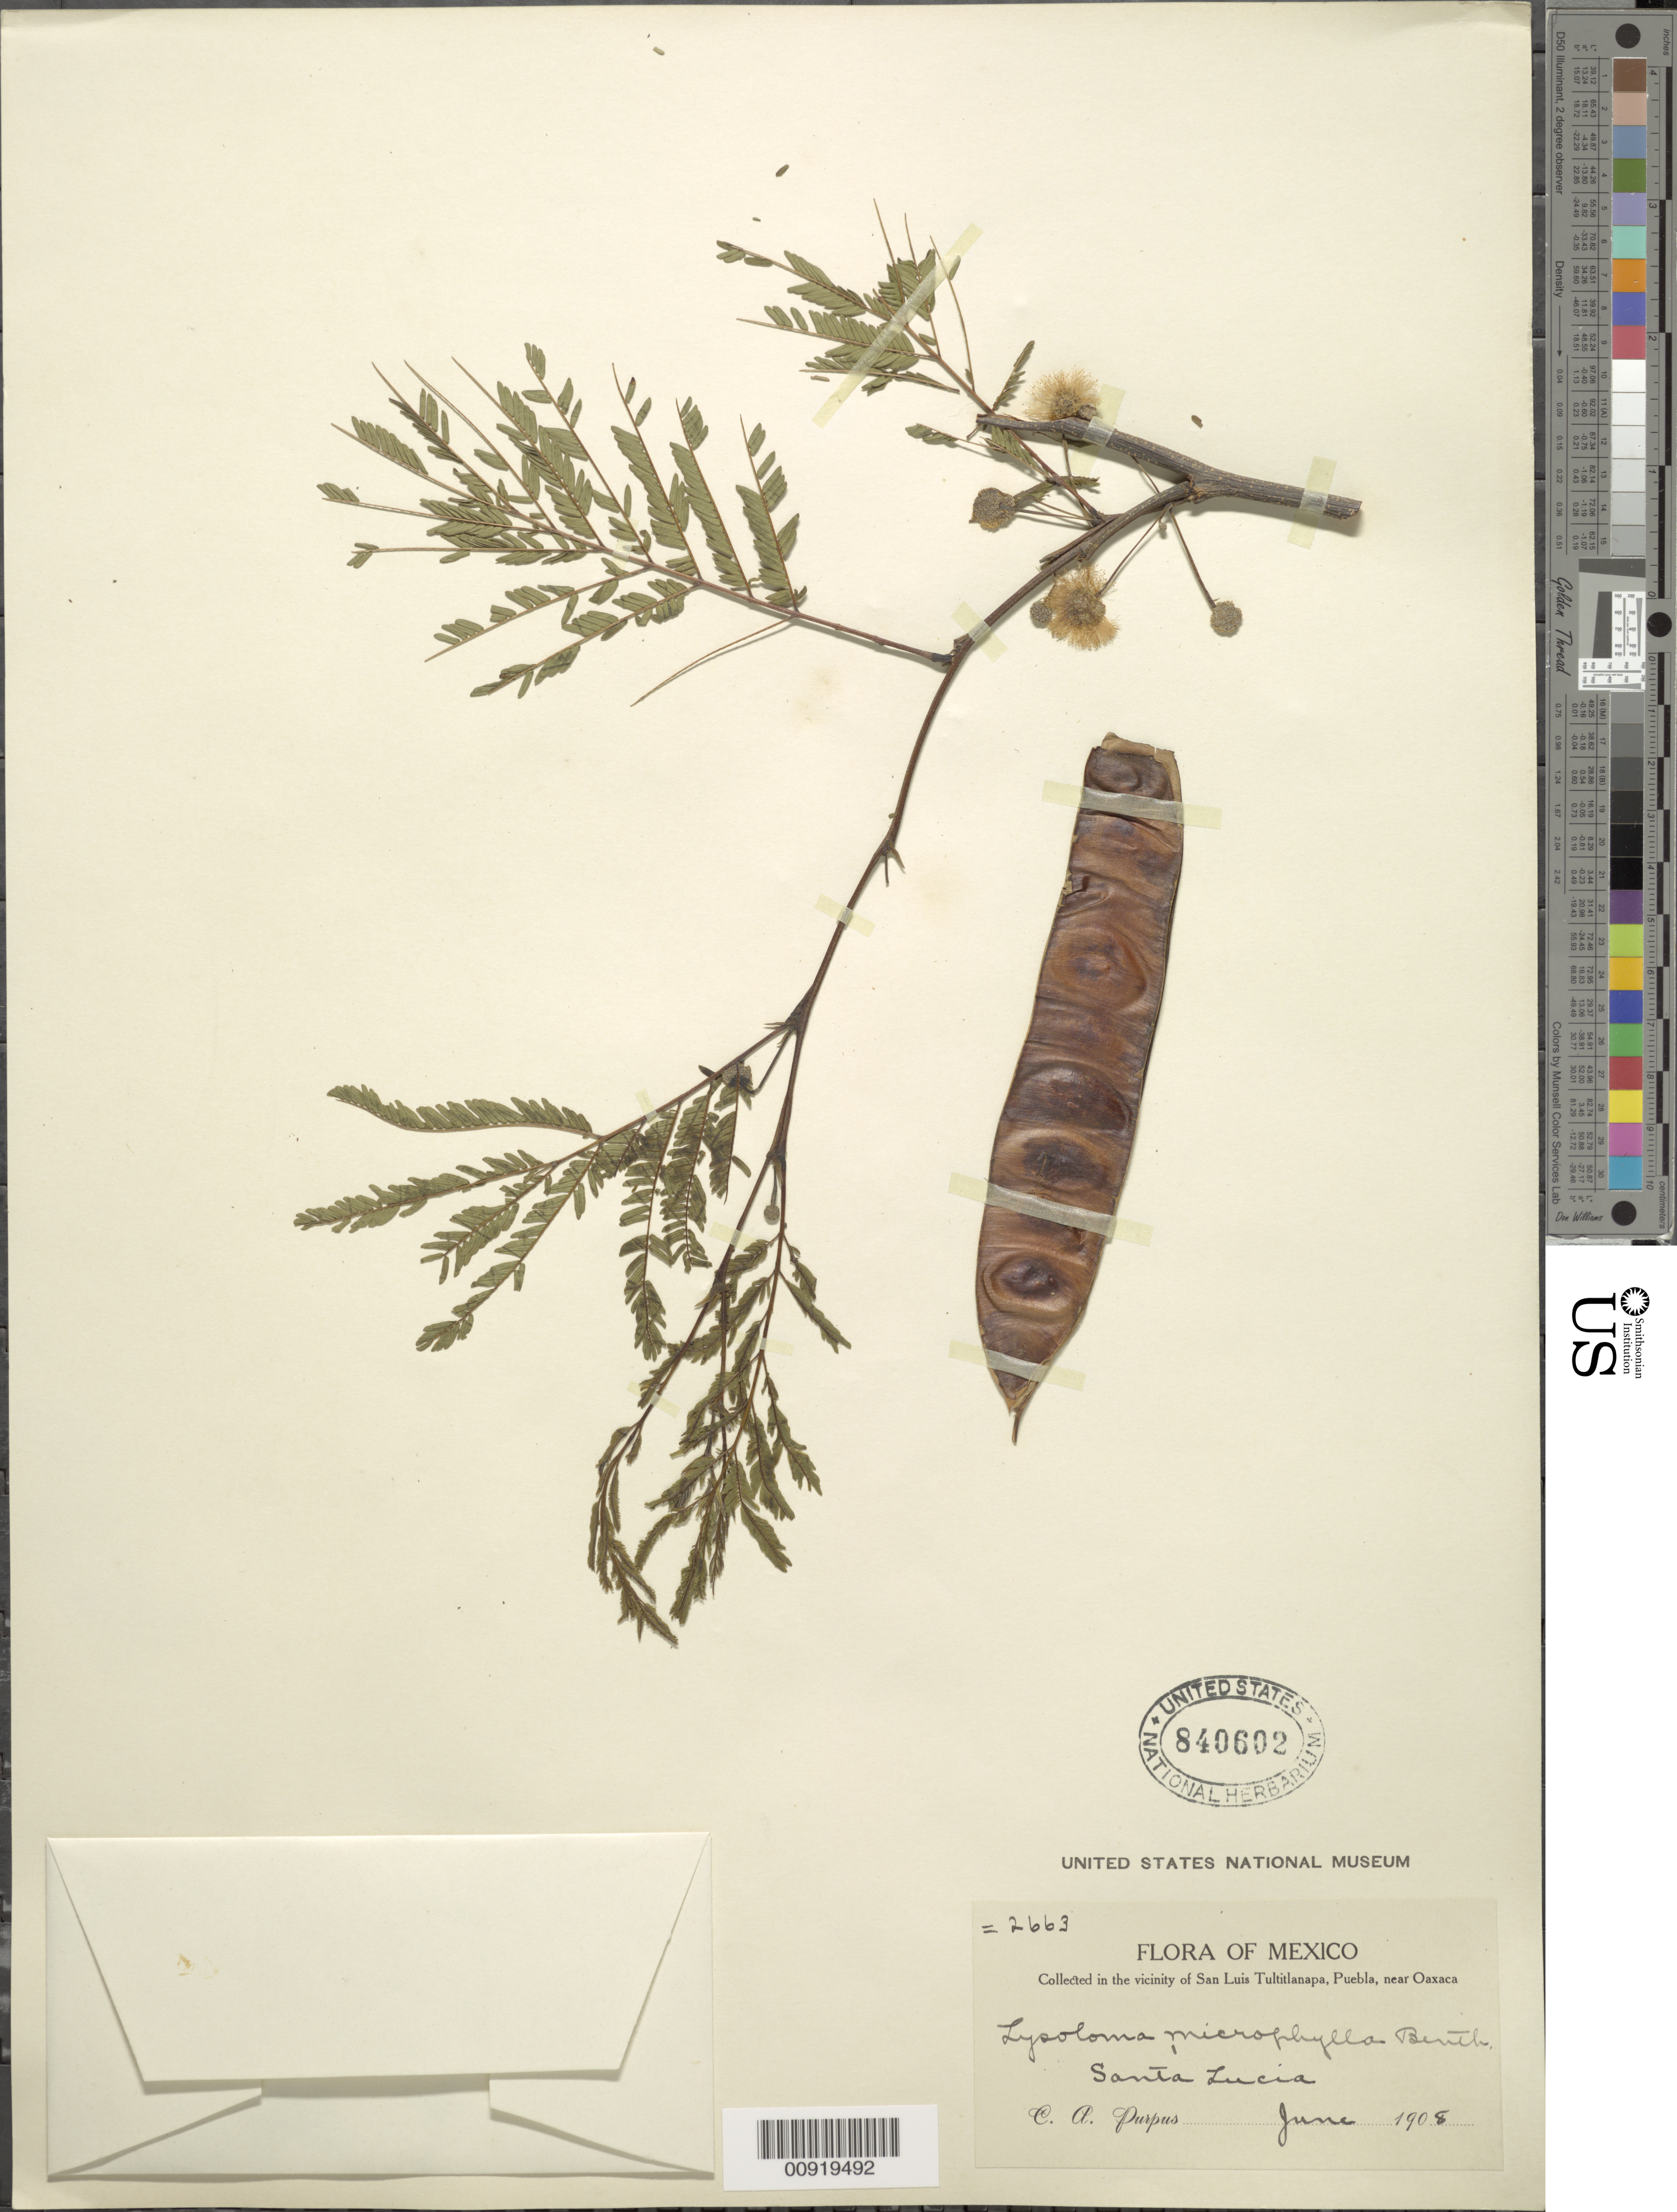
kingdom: Plantae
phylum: Tracheophyta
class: Magnoliopsida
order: Fabales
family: Fabaceae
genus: Lysiloma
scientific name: Lysiloma microphyllum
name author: Benth.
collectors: C. A. Purpus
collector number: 2663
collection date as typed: Jun 1908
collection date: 1908-06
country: Mexico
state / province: Puebla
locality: Santa Lucia in the vicinity of San Luis Tultitlanapa, Puebla, near Oaxaca.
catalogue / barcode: US 840602